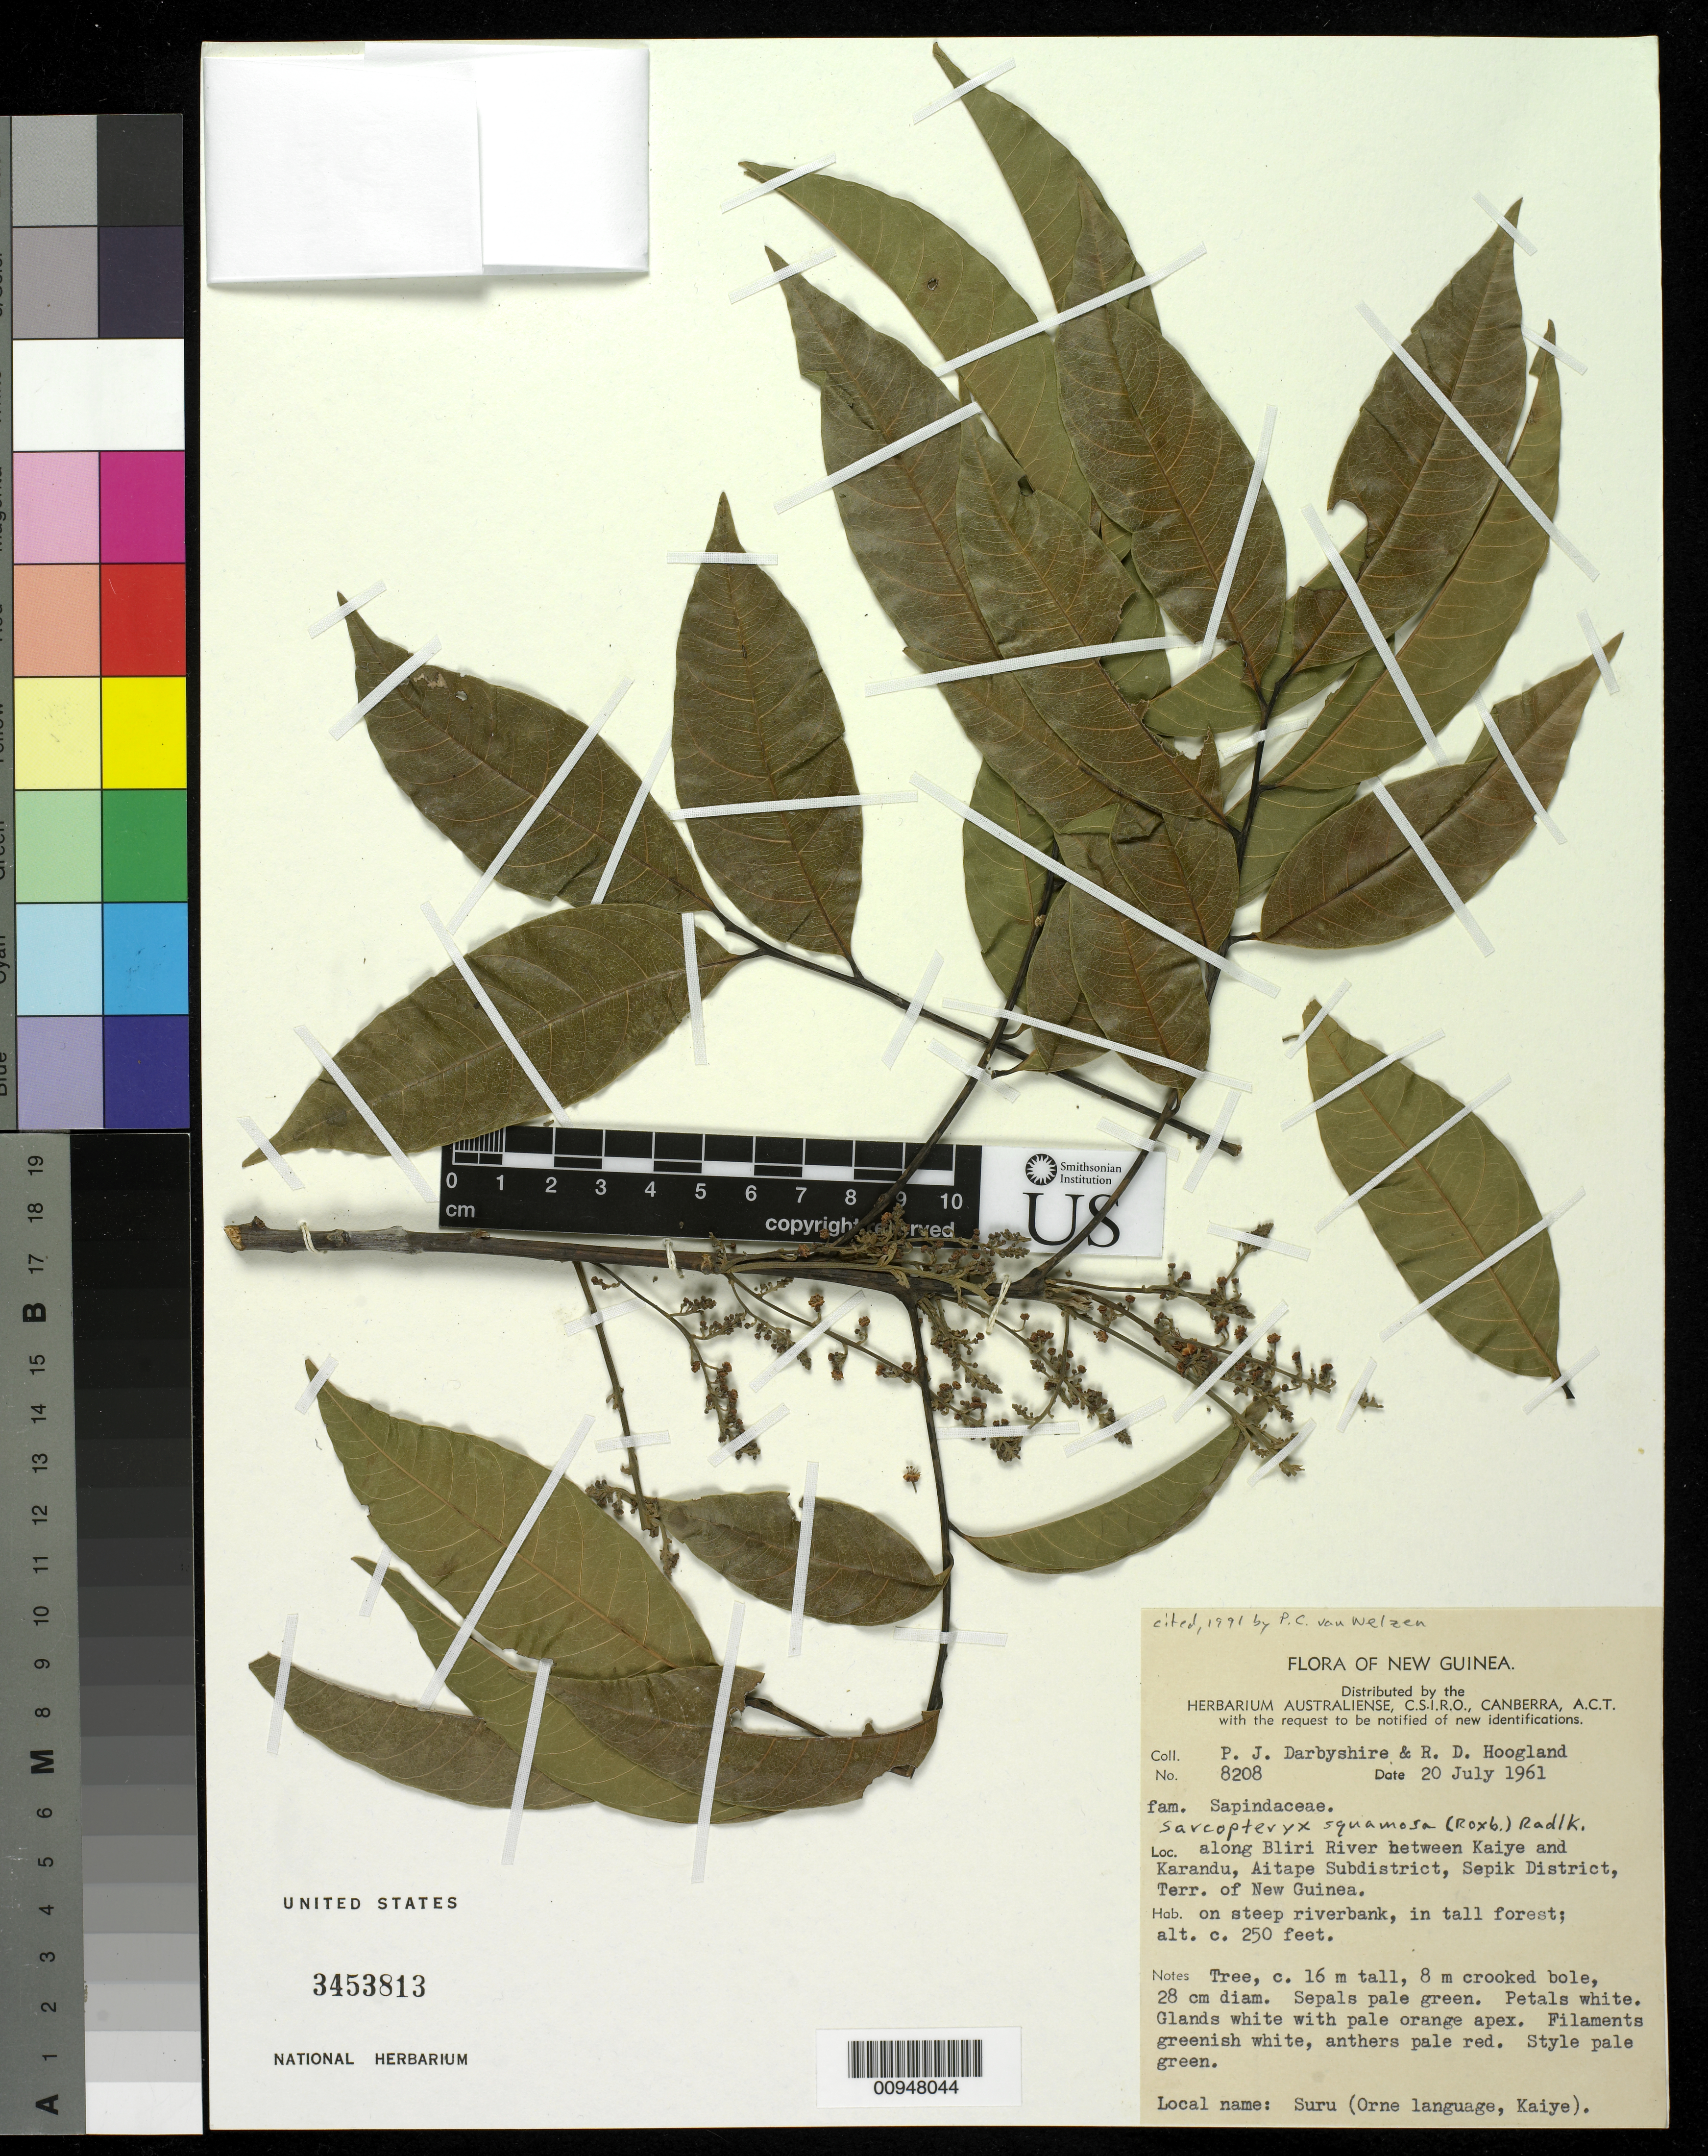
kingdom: Plantae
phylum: Tracheophyta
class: Magnoliopsida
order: Sapindales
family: Sapindaceae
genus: Sarcopteryx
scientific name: Sarcopteryx squamosa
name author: (Roxb.) Radlk.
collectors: P. Darbyshire & R. D. Hoogland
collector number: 8208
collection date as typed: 20 Jul 1961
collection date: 1961-07-20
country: Papua New Guinea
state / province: Sandaun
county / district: Aitape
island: New Guinea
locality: Along Bliri River between Kaiye and Karandu.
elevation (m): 76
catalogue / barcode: US 3453813